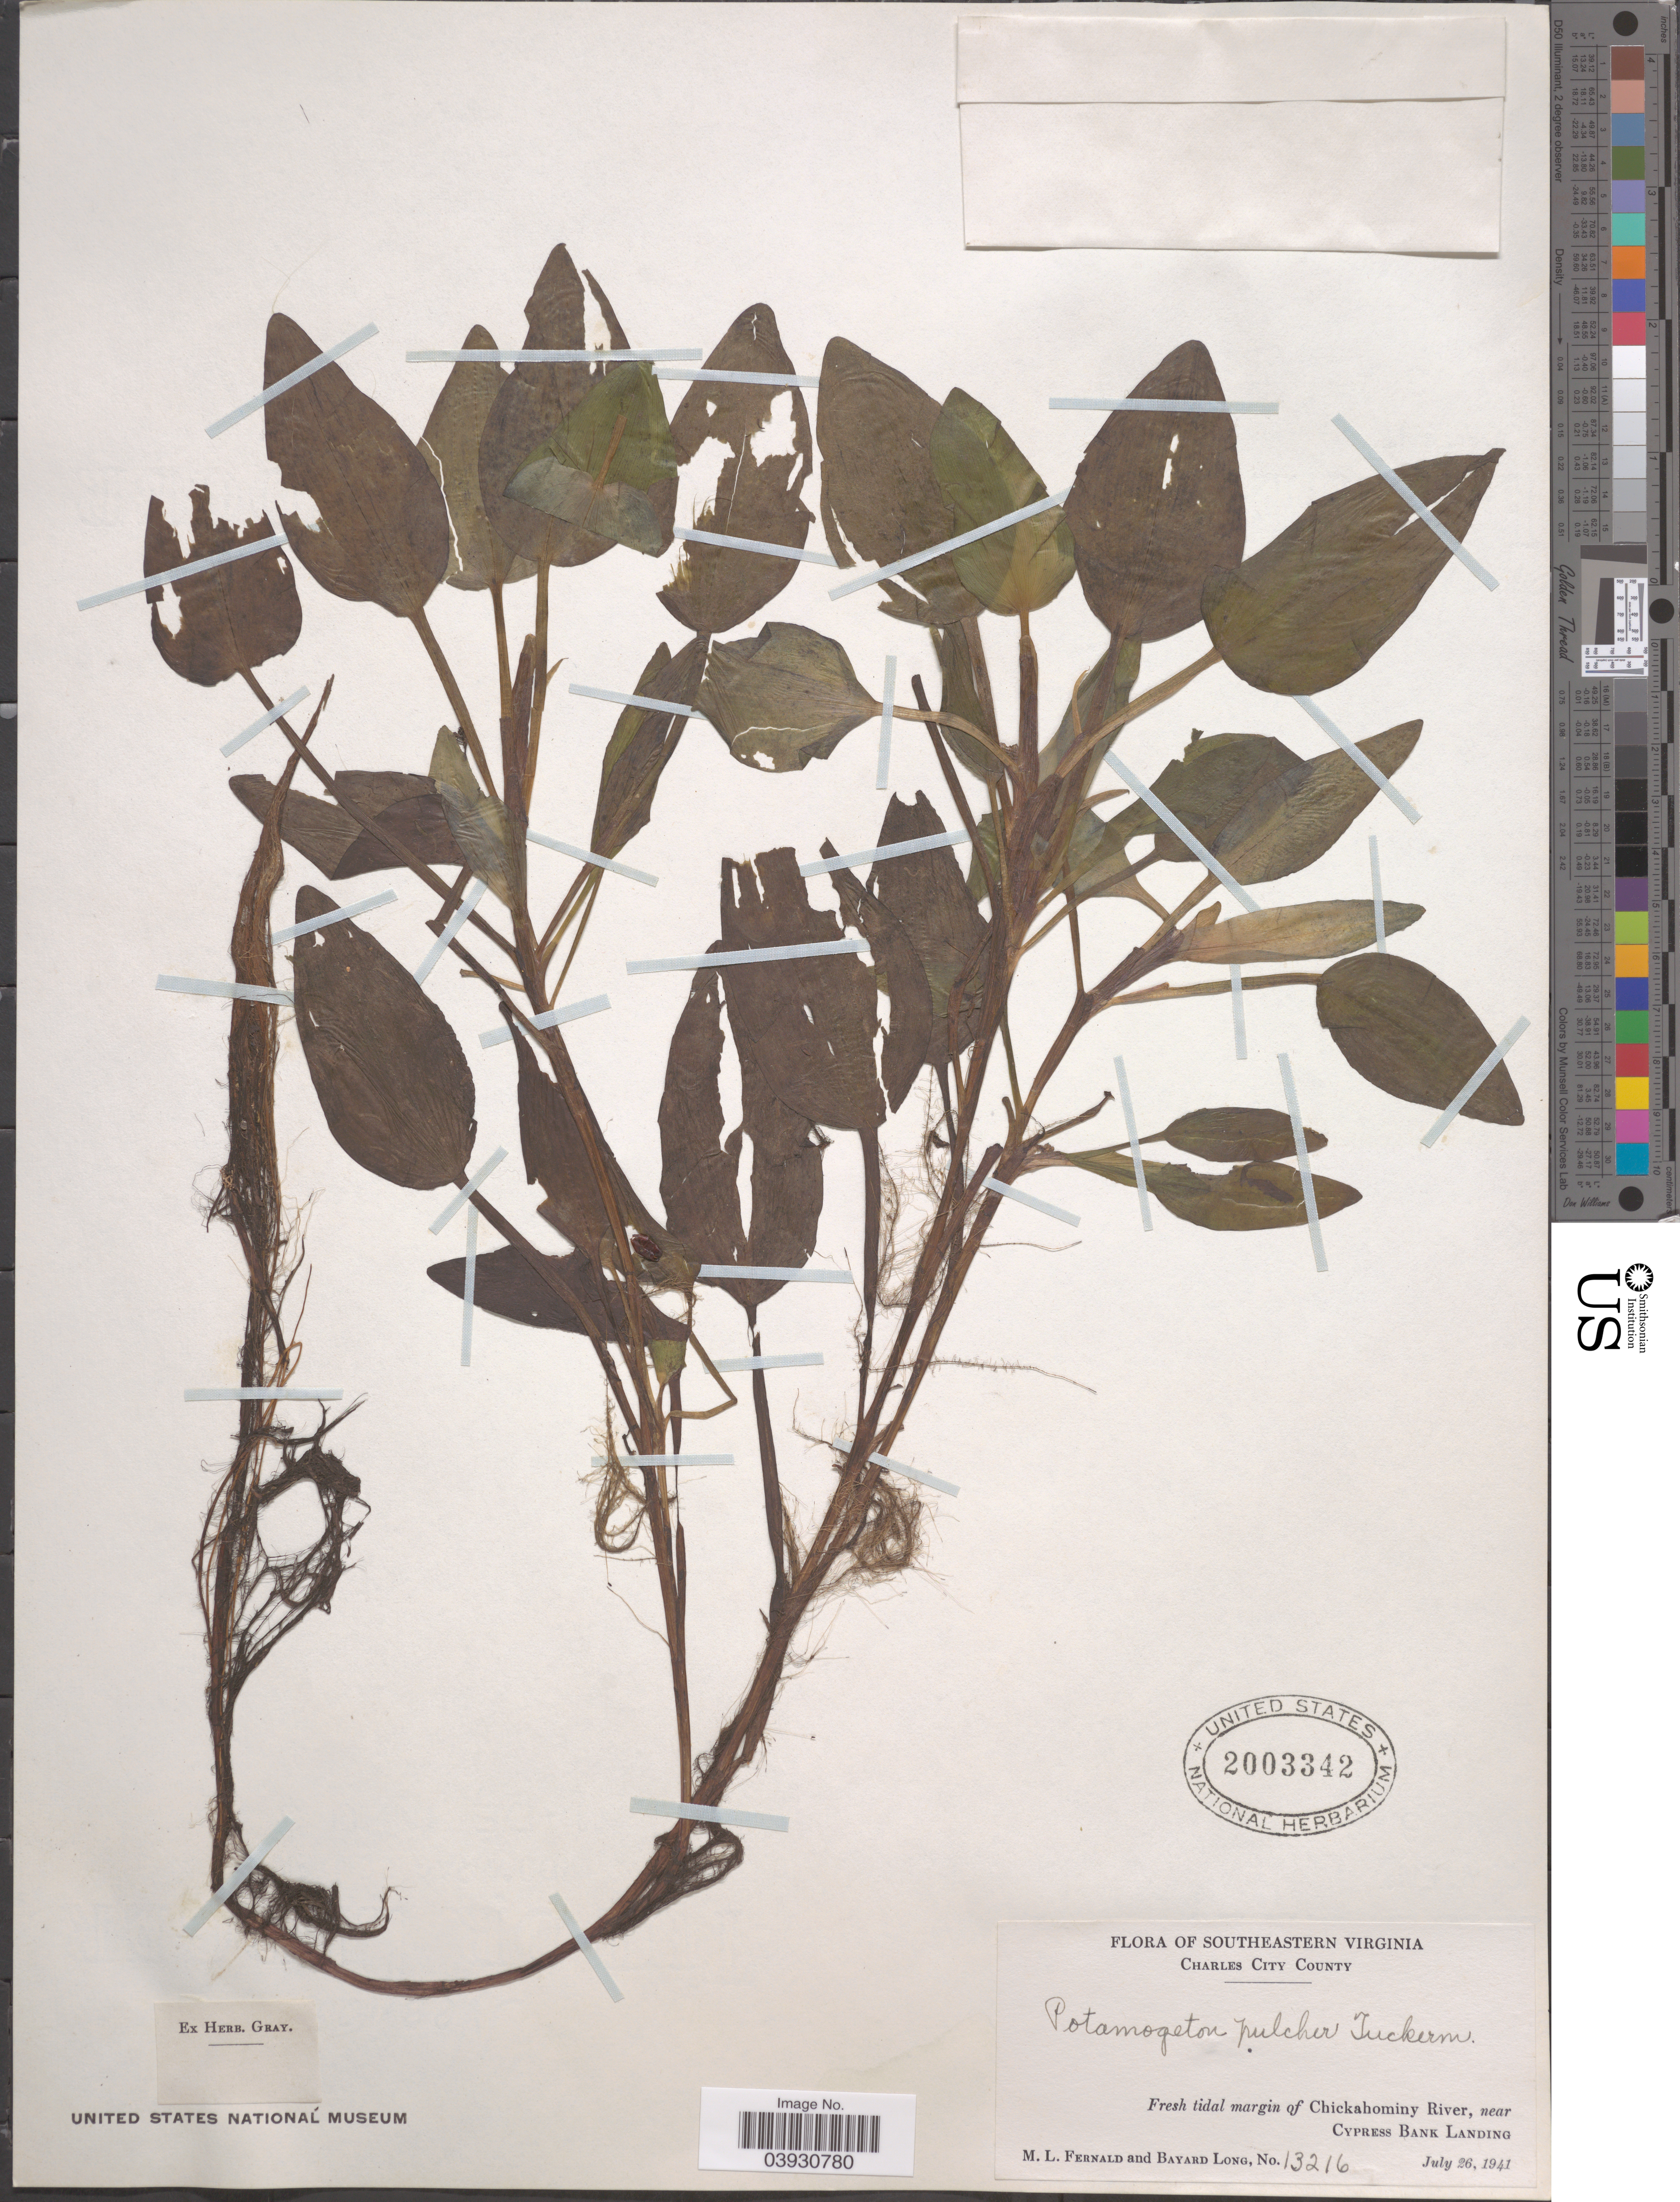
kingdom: Plantae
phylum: Tracheophyta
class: Liliopsida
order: Alismatales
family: Potamogetonaceae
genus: Potamogeton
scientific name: Potamogeton pulcher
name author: Tuck.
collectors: M. L. Fernald & B. Long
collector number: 13216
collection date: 1941-07-26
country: United States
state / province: Virginia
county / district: Charles City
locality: Southeastern Virginia. Charles City County. Fresh tidal margin of Chickahominy River, near Cypress Bank Landing.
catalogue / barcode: US 2003342